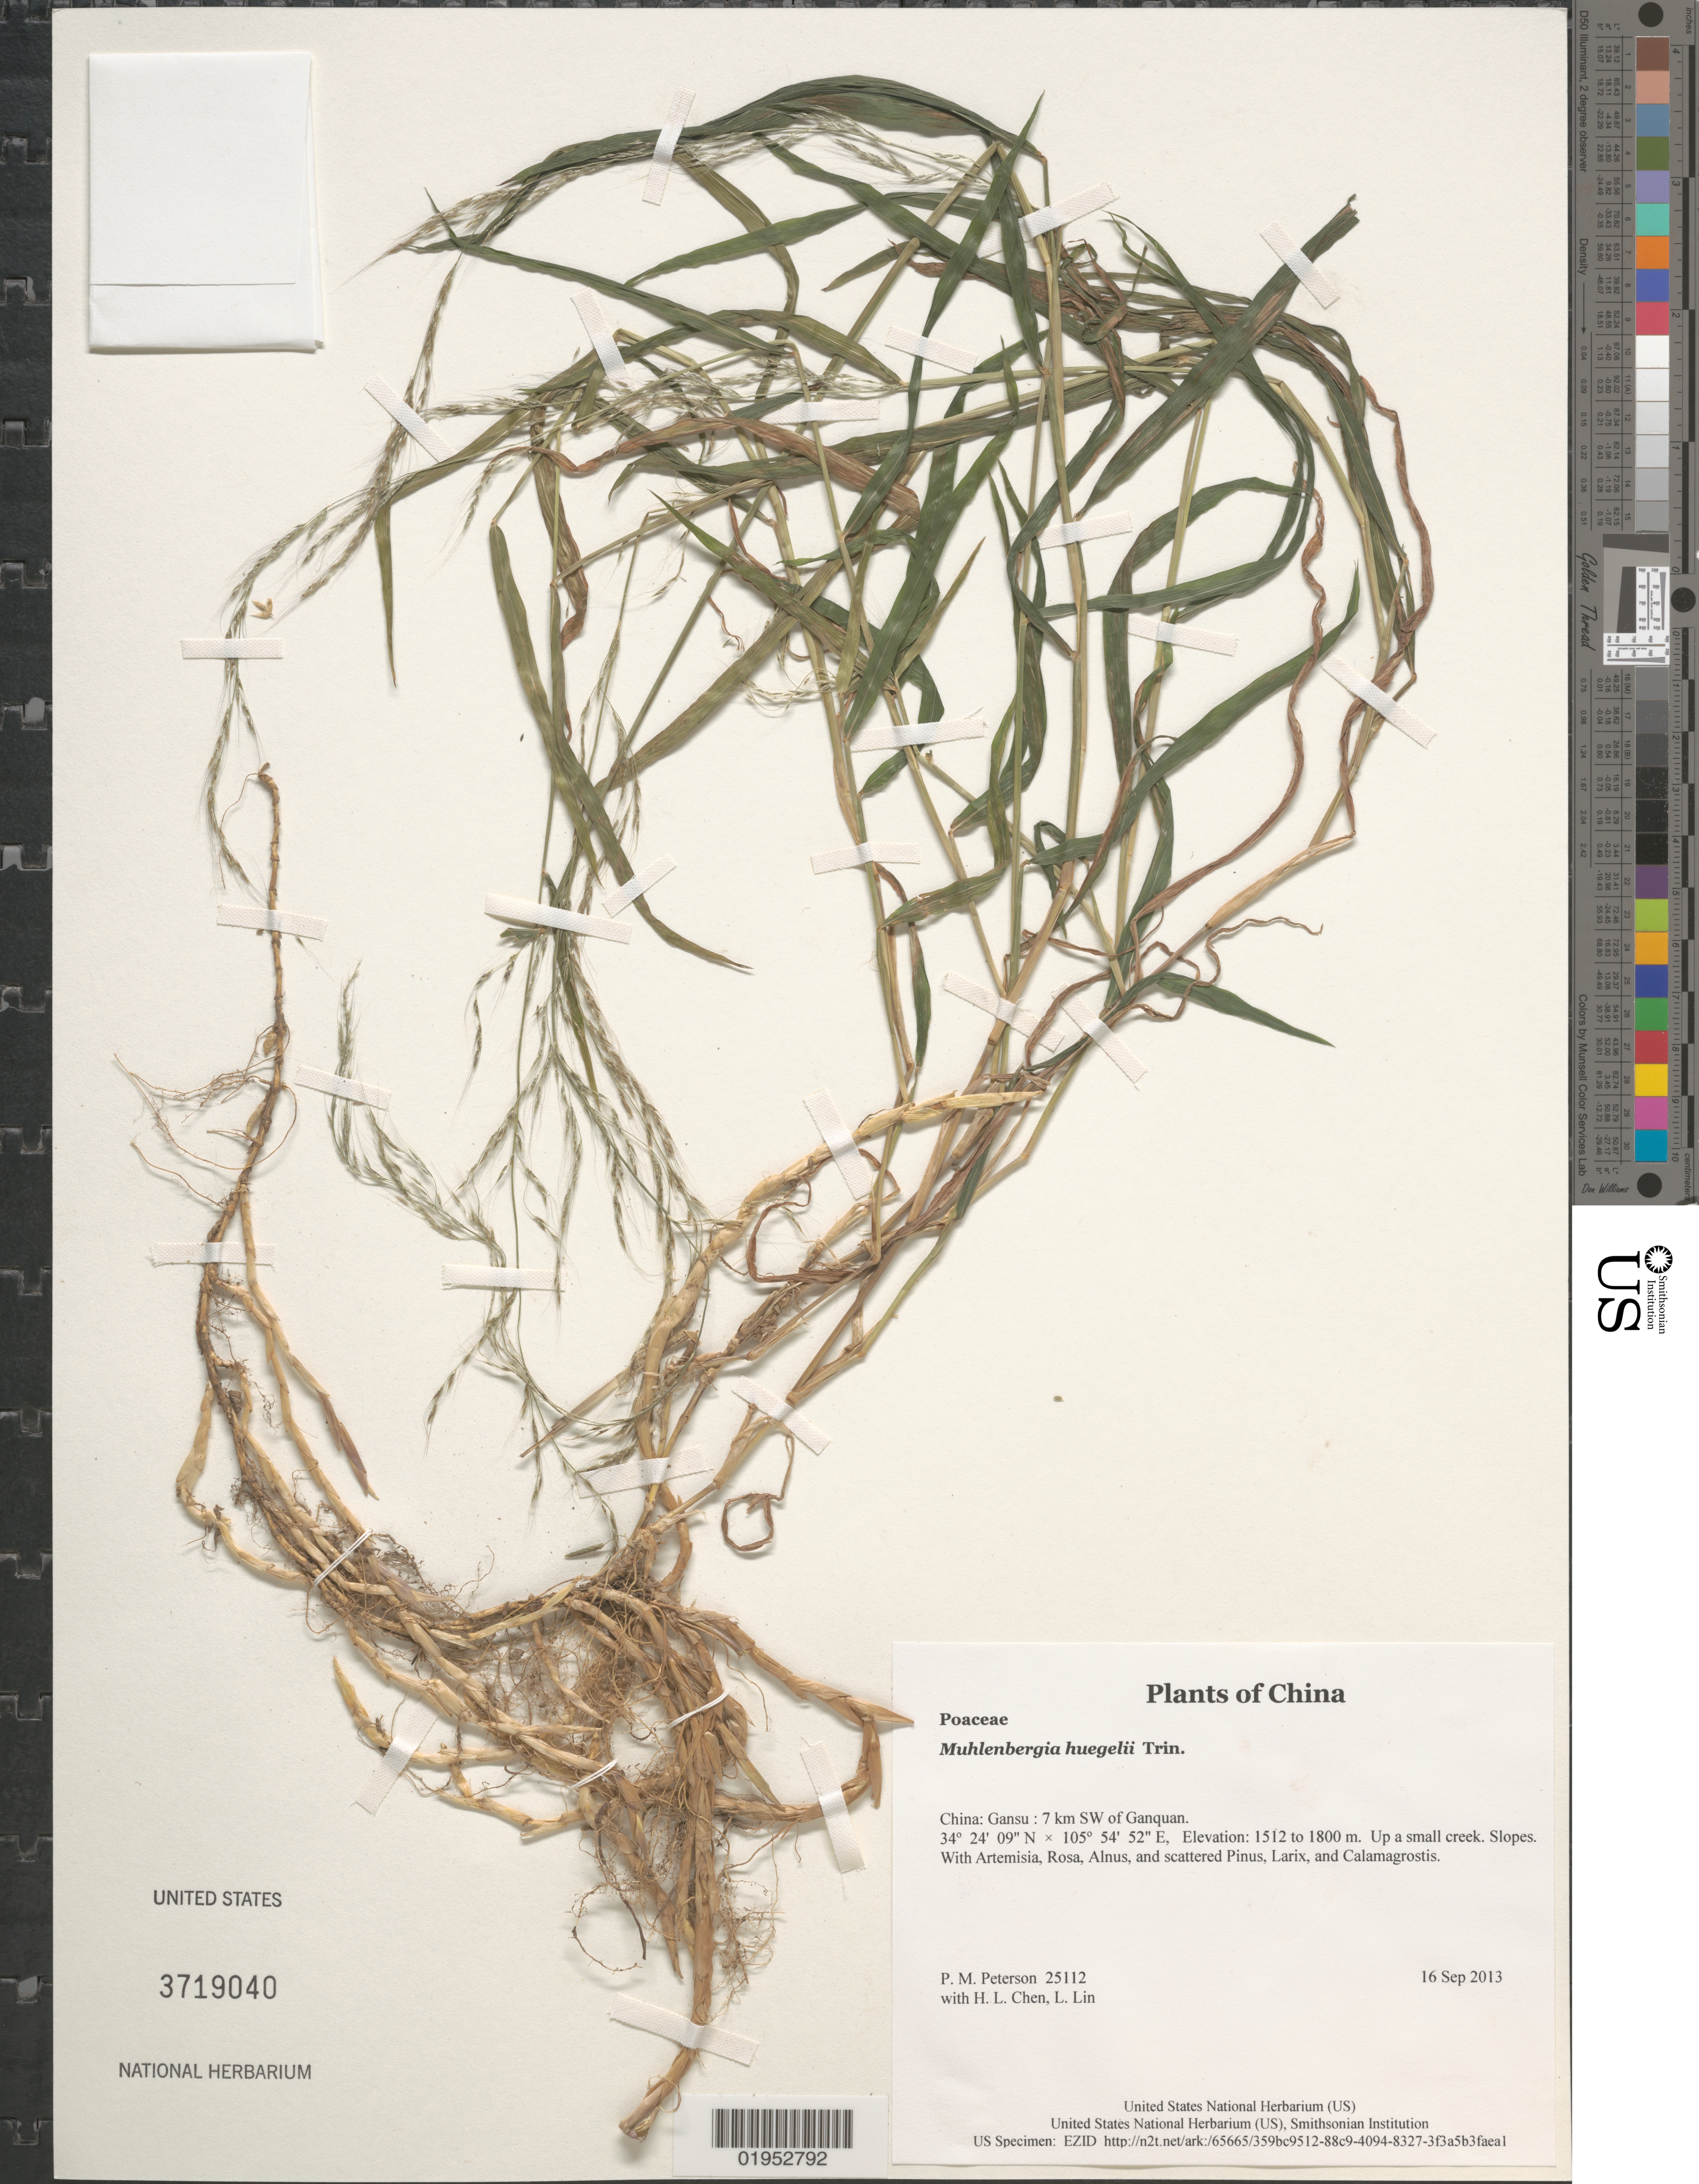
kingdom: Plantae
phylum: Tracheophyta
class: Liliopsida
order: Poales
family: Poaceae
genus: Muhlenbergia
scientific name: Muhlenbergia huegelii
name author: Trin.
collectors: P. M. Peterson, H. L. Chen & L. Lin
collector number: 25112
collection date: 2013-09-16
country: China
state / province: Gansu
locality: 7 km SW of Ganquan.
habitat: Up a small creek. Slopes.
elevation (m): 1512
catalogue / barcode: US 3719040